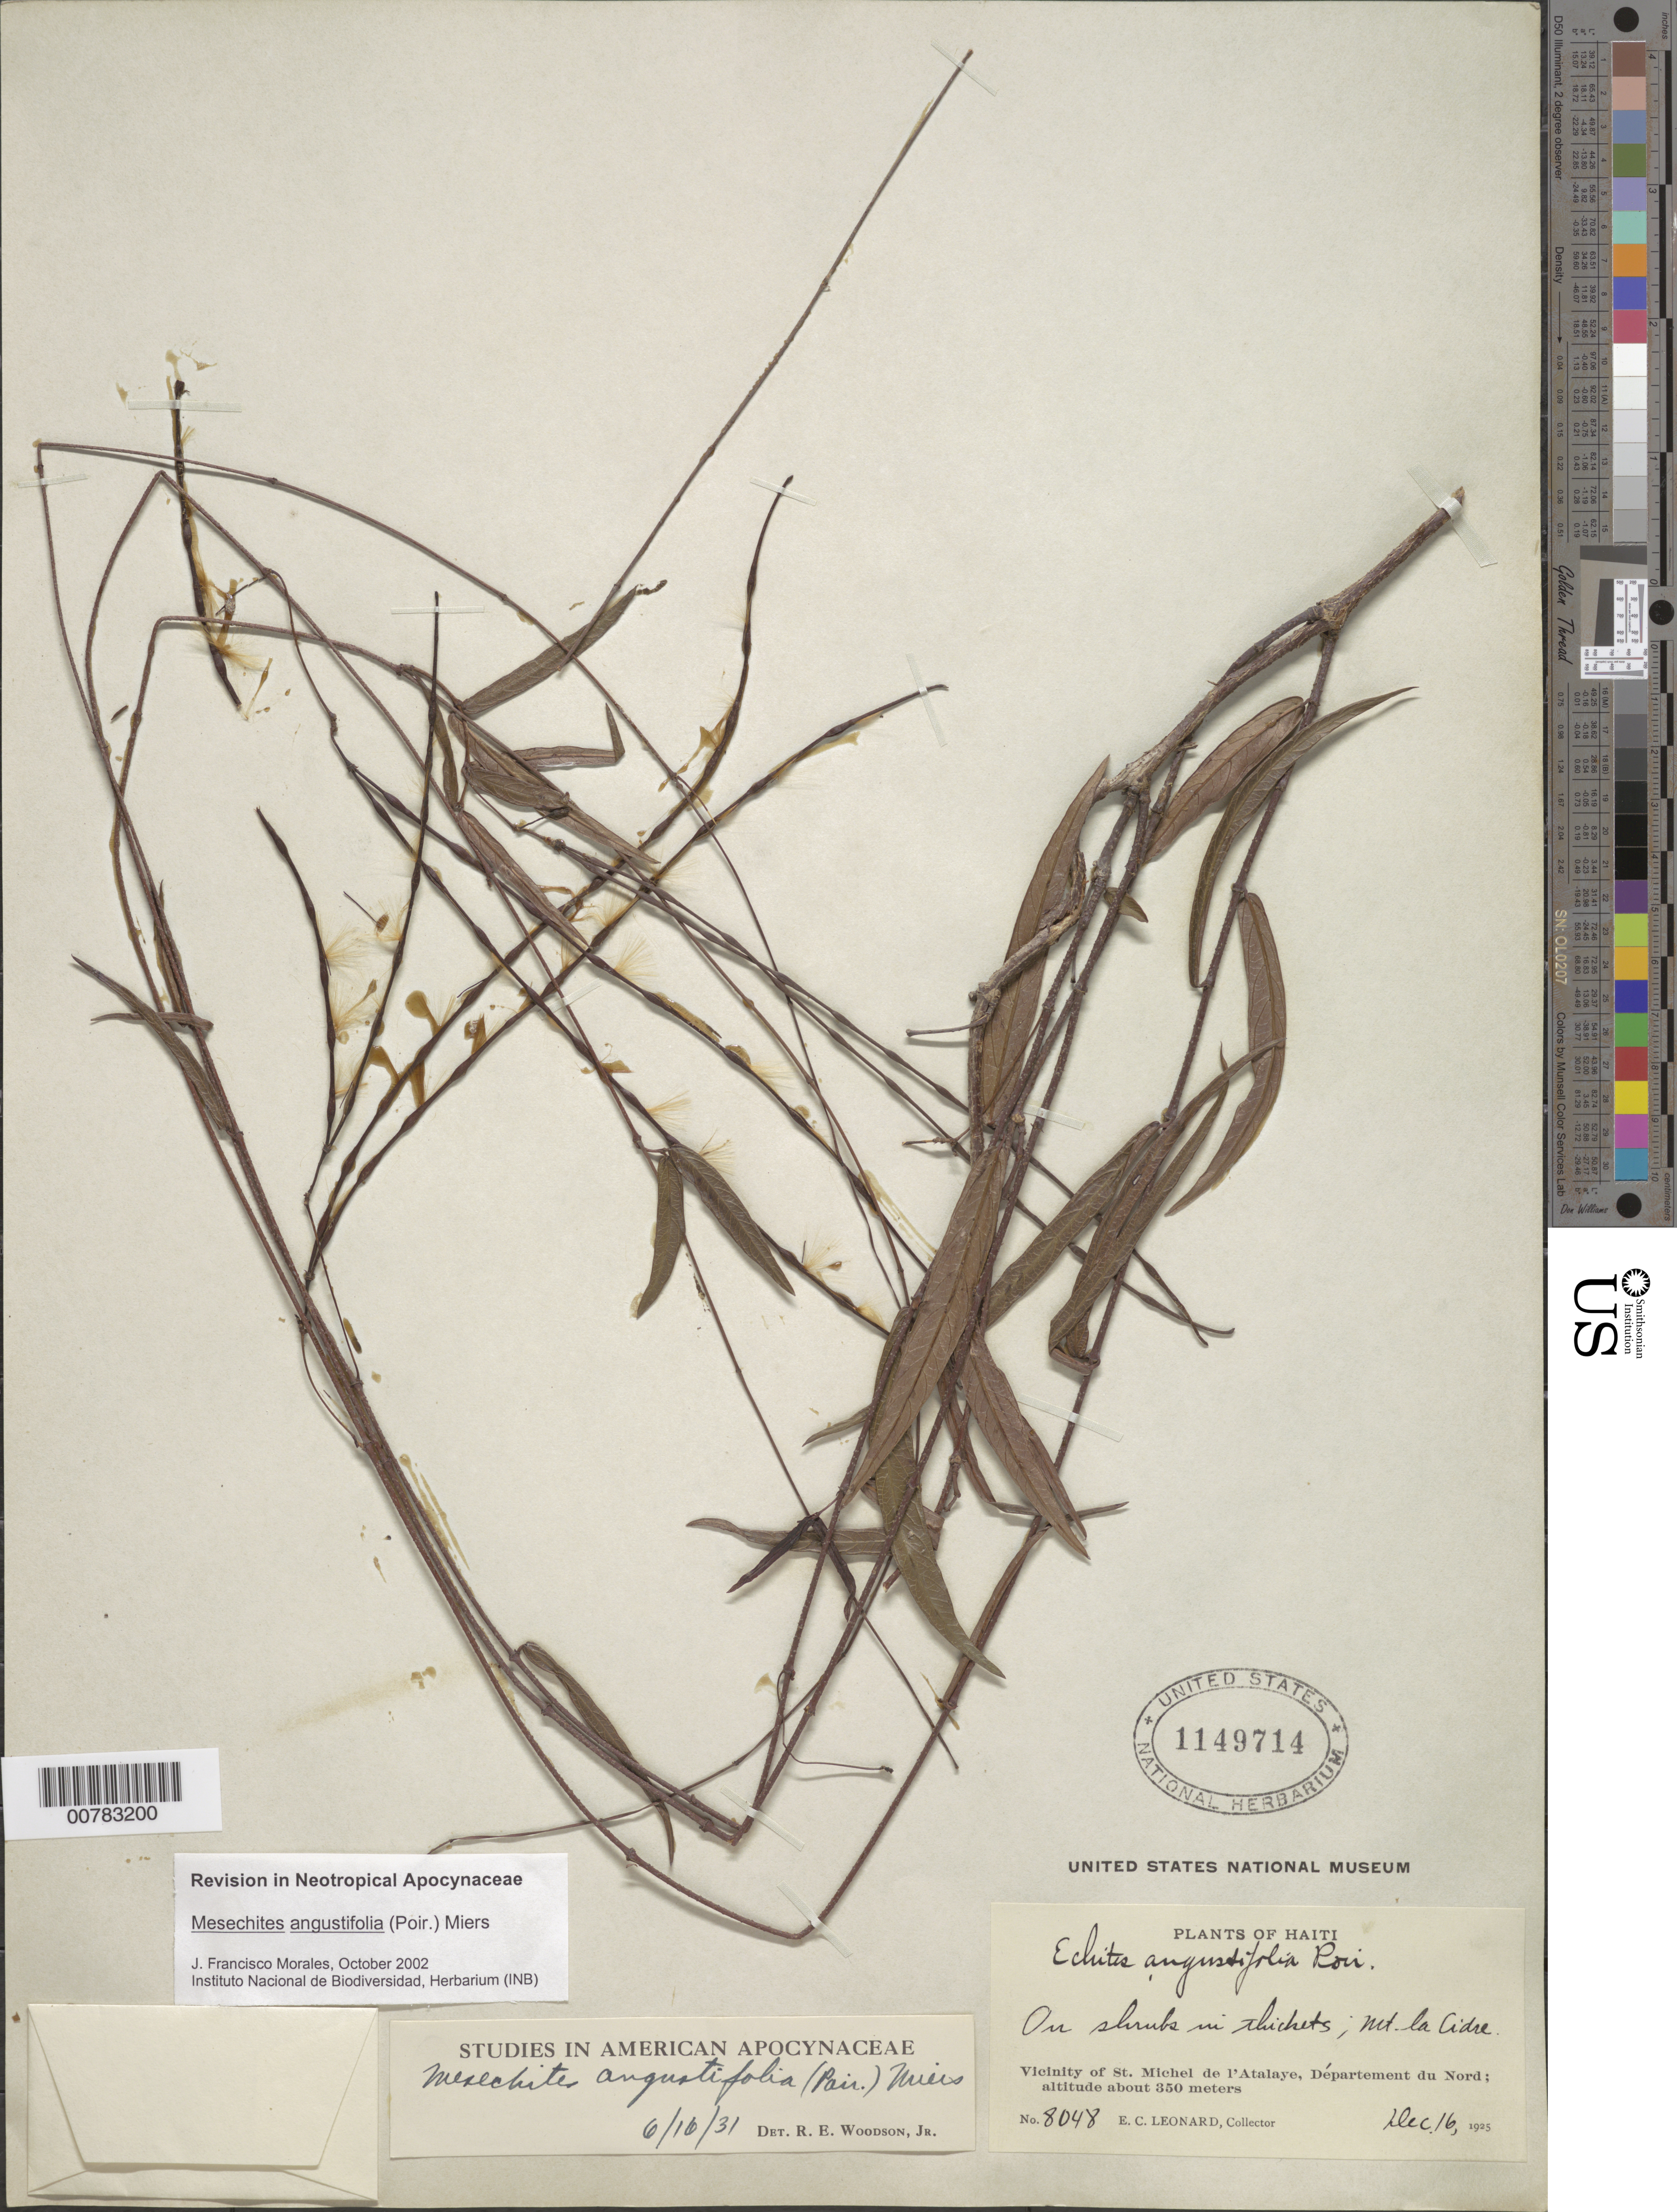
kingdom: Plantae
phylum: Tracheophyta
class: Magnoliopsida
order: Gentianales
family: Apocynaceae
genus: Mesechites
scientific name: Mesechites angustifolius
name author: (Poir.) Miers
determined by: Morales, J. F.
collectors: E. C. Leonard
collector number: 8048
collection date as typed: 16 Dec 1925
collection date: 1925-12-16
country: Haiti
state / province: Nord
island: Hispaniola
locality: Vicinity of St. Michel, Mt. la Cidre.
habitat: In thickets.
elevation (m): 350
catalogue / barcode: US 1149714